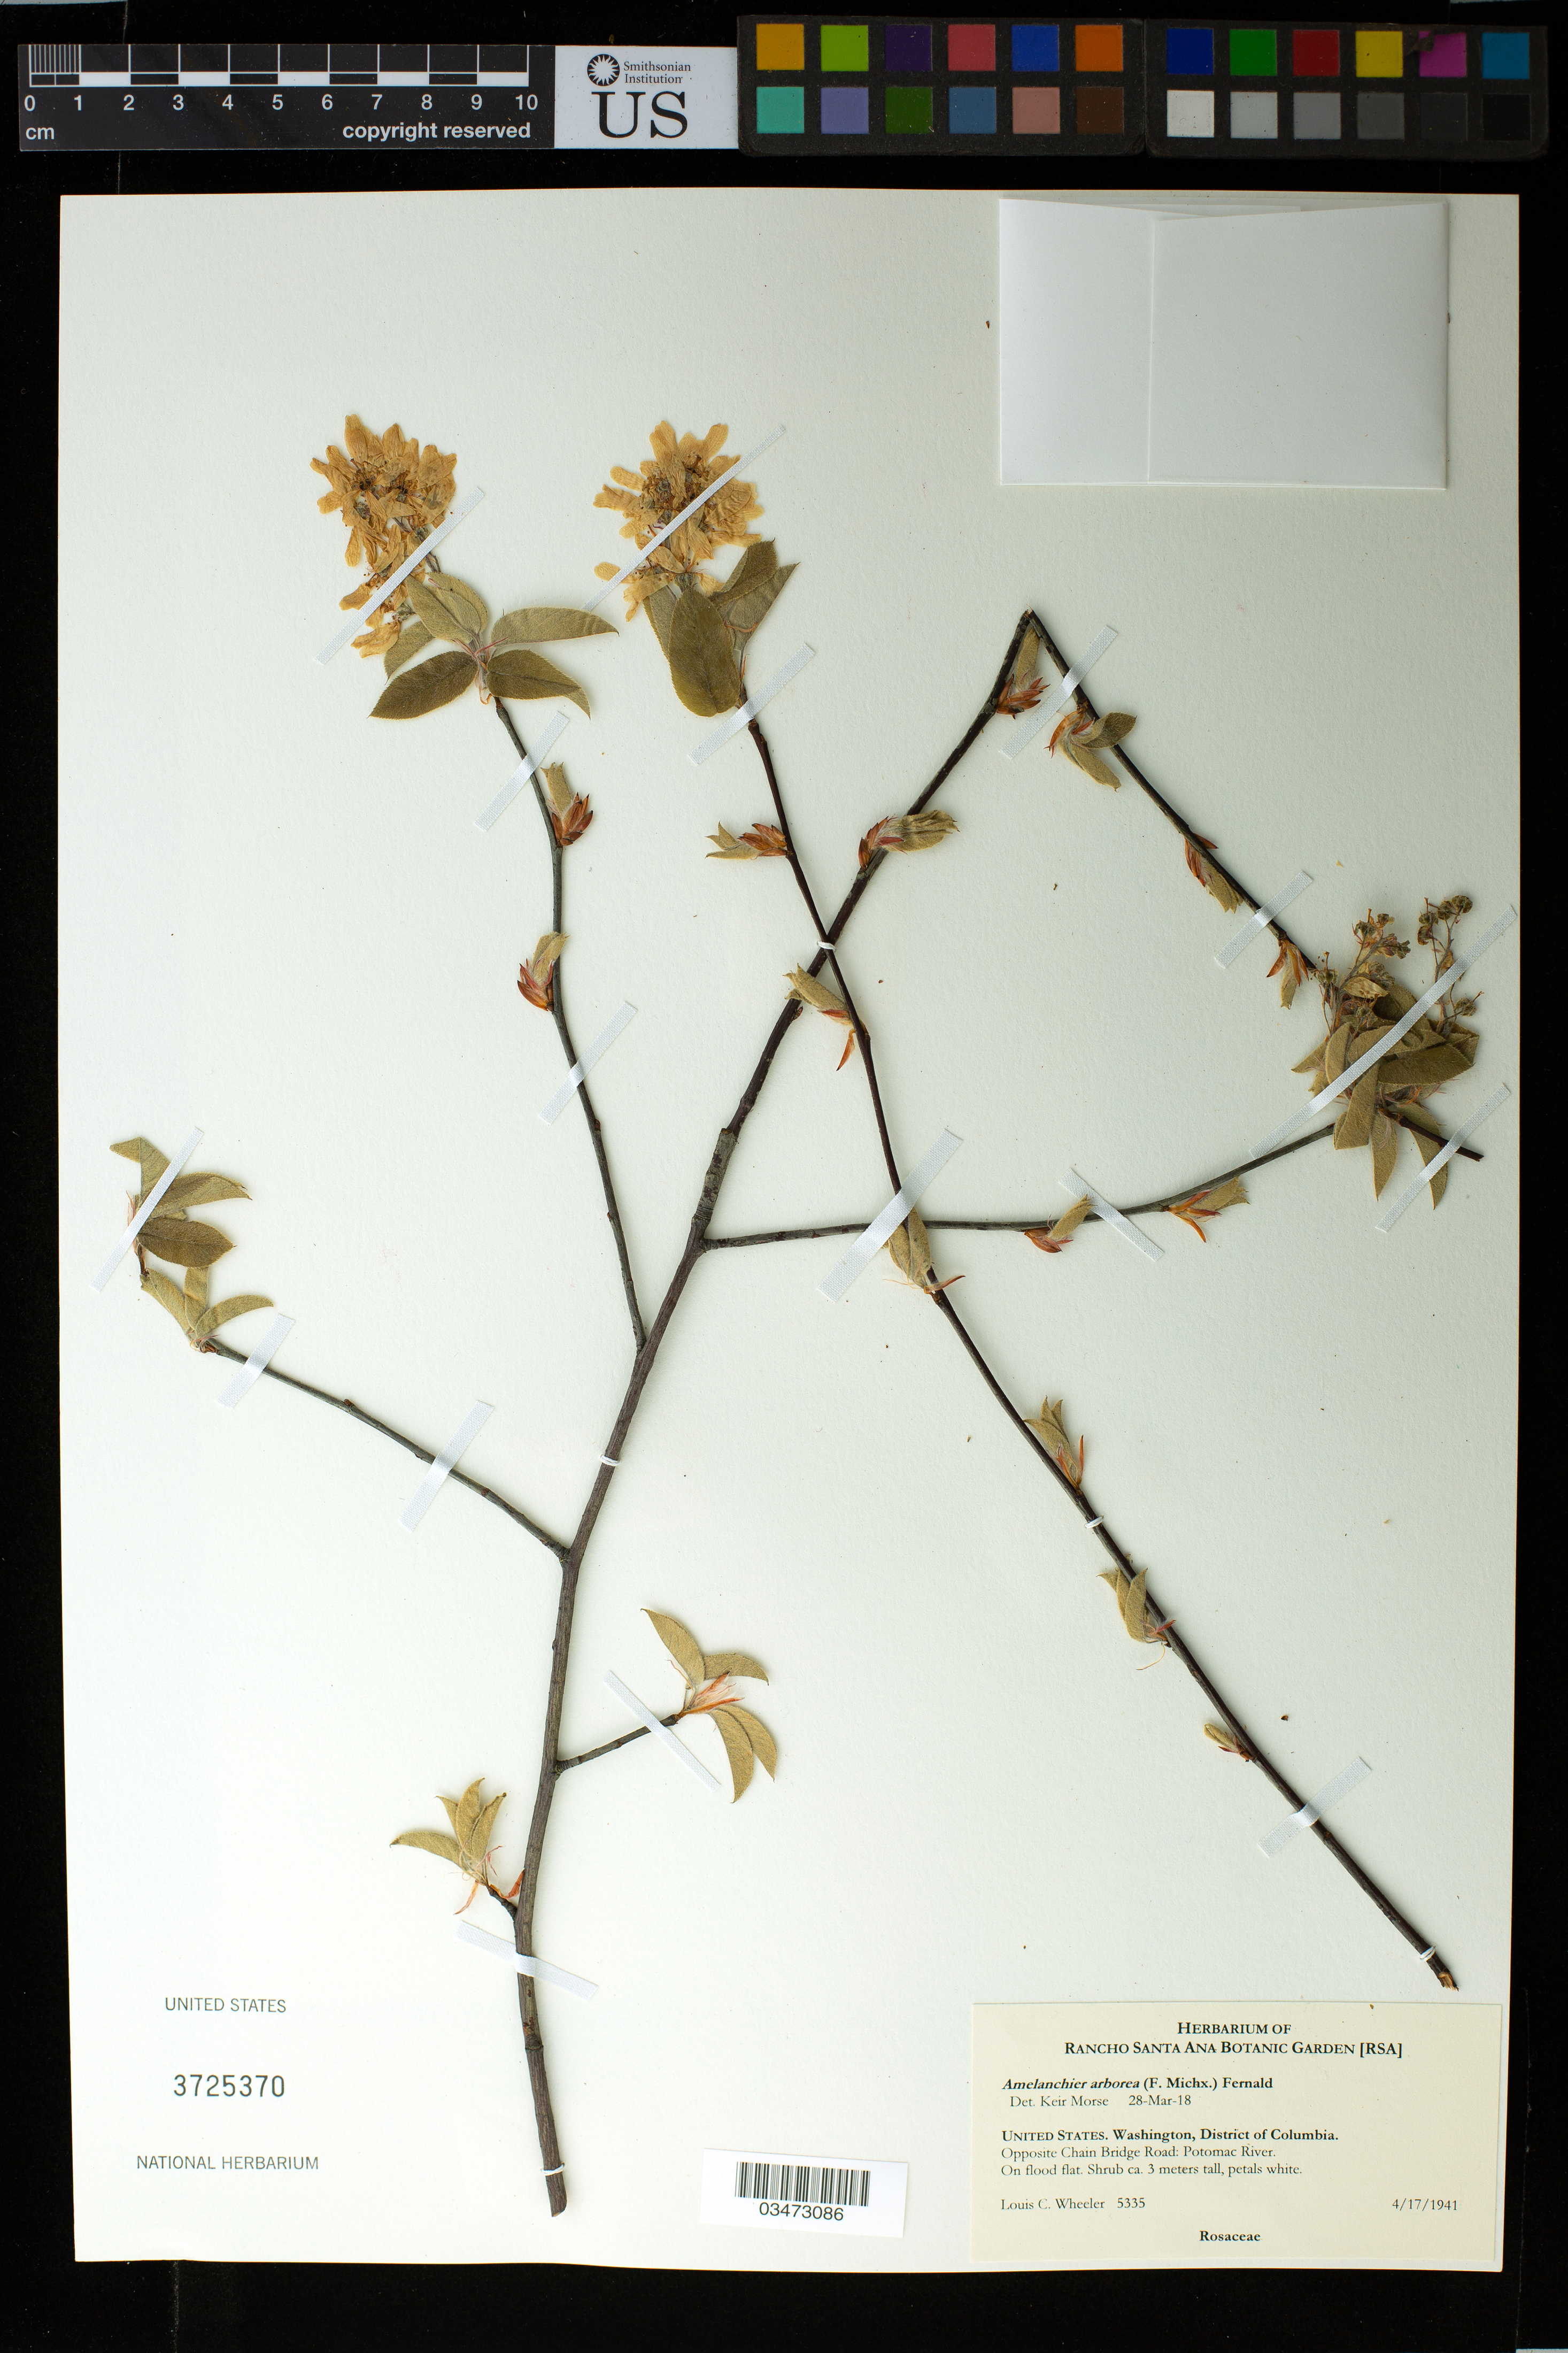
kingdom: Plantae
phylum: Tracheophyta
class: Magnoliopsida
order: Rosales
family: Rosaceae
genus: Amelanchier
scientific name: Amelanchier arborea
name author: (F. Michx.) Fernald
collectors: C. Wheeler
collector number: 5335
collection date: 1941-04-17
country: United States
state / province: District of Columbia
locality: Opposite Chain Bridge Road: Potomac River.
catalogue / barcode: US 3725370